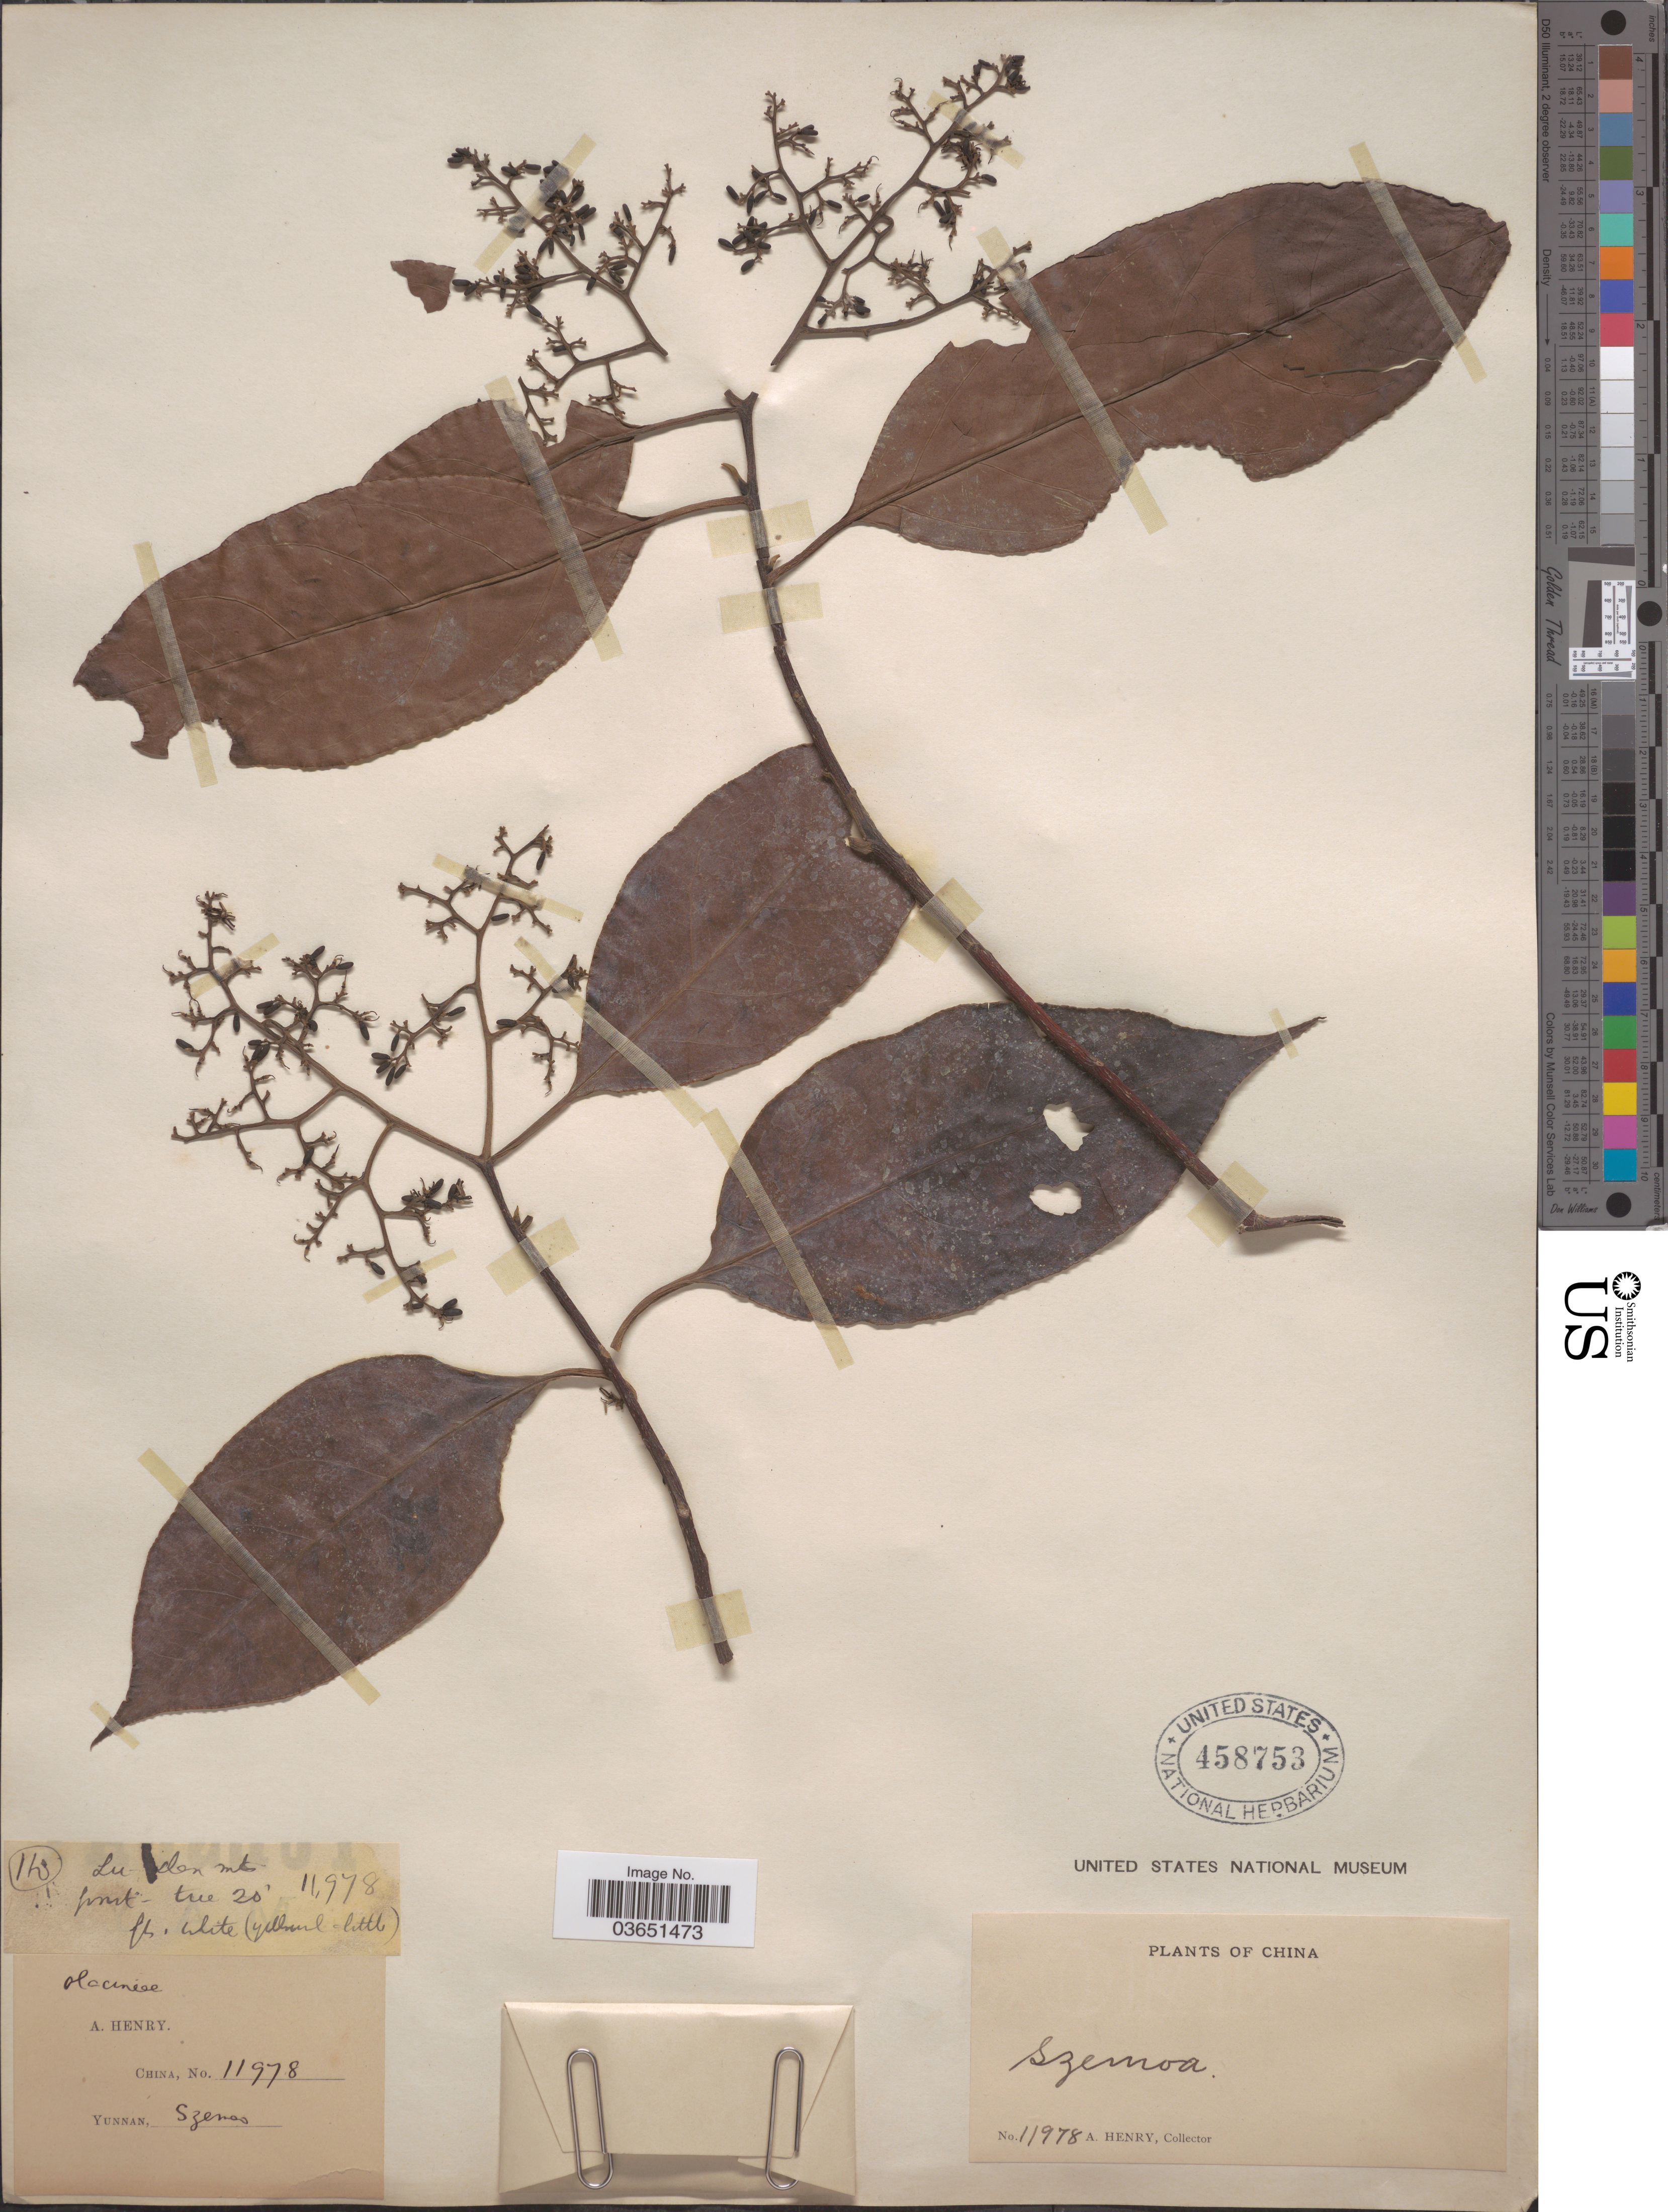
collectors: A. Henry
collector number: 11978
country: China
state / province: Yunnan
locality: Lu-den Mts. Szemoa.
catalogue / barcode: US 458753